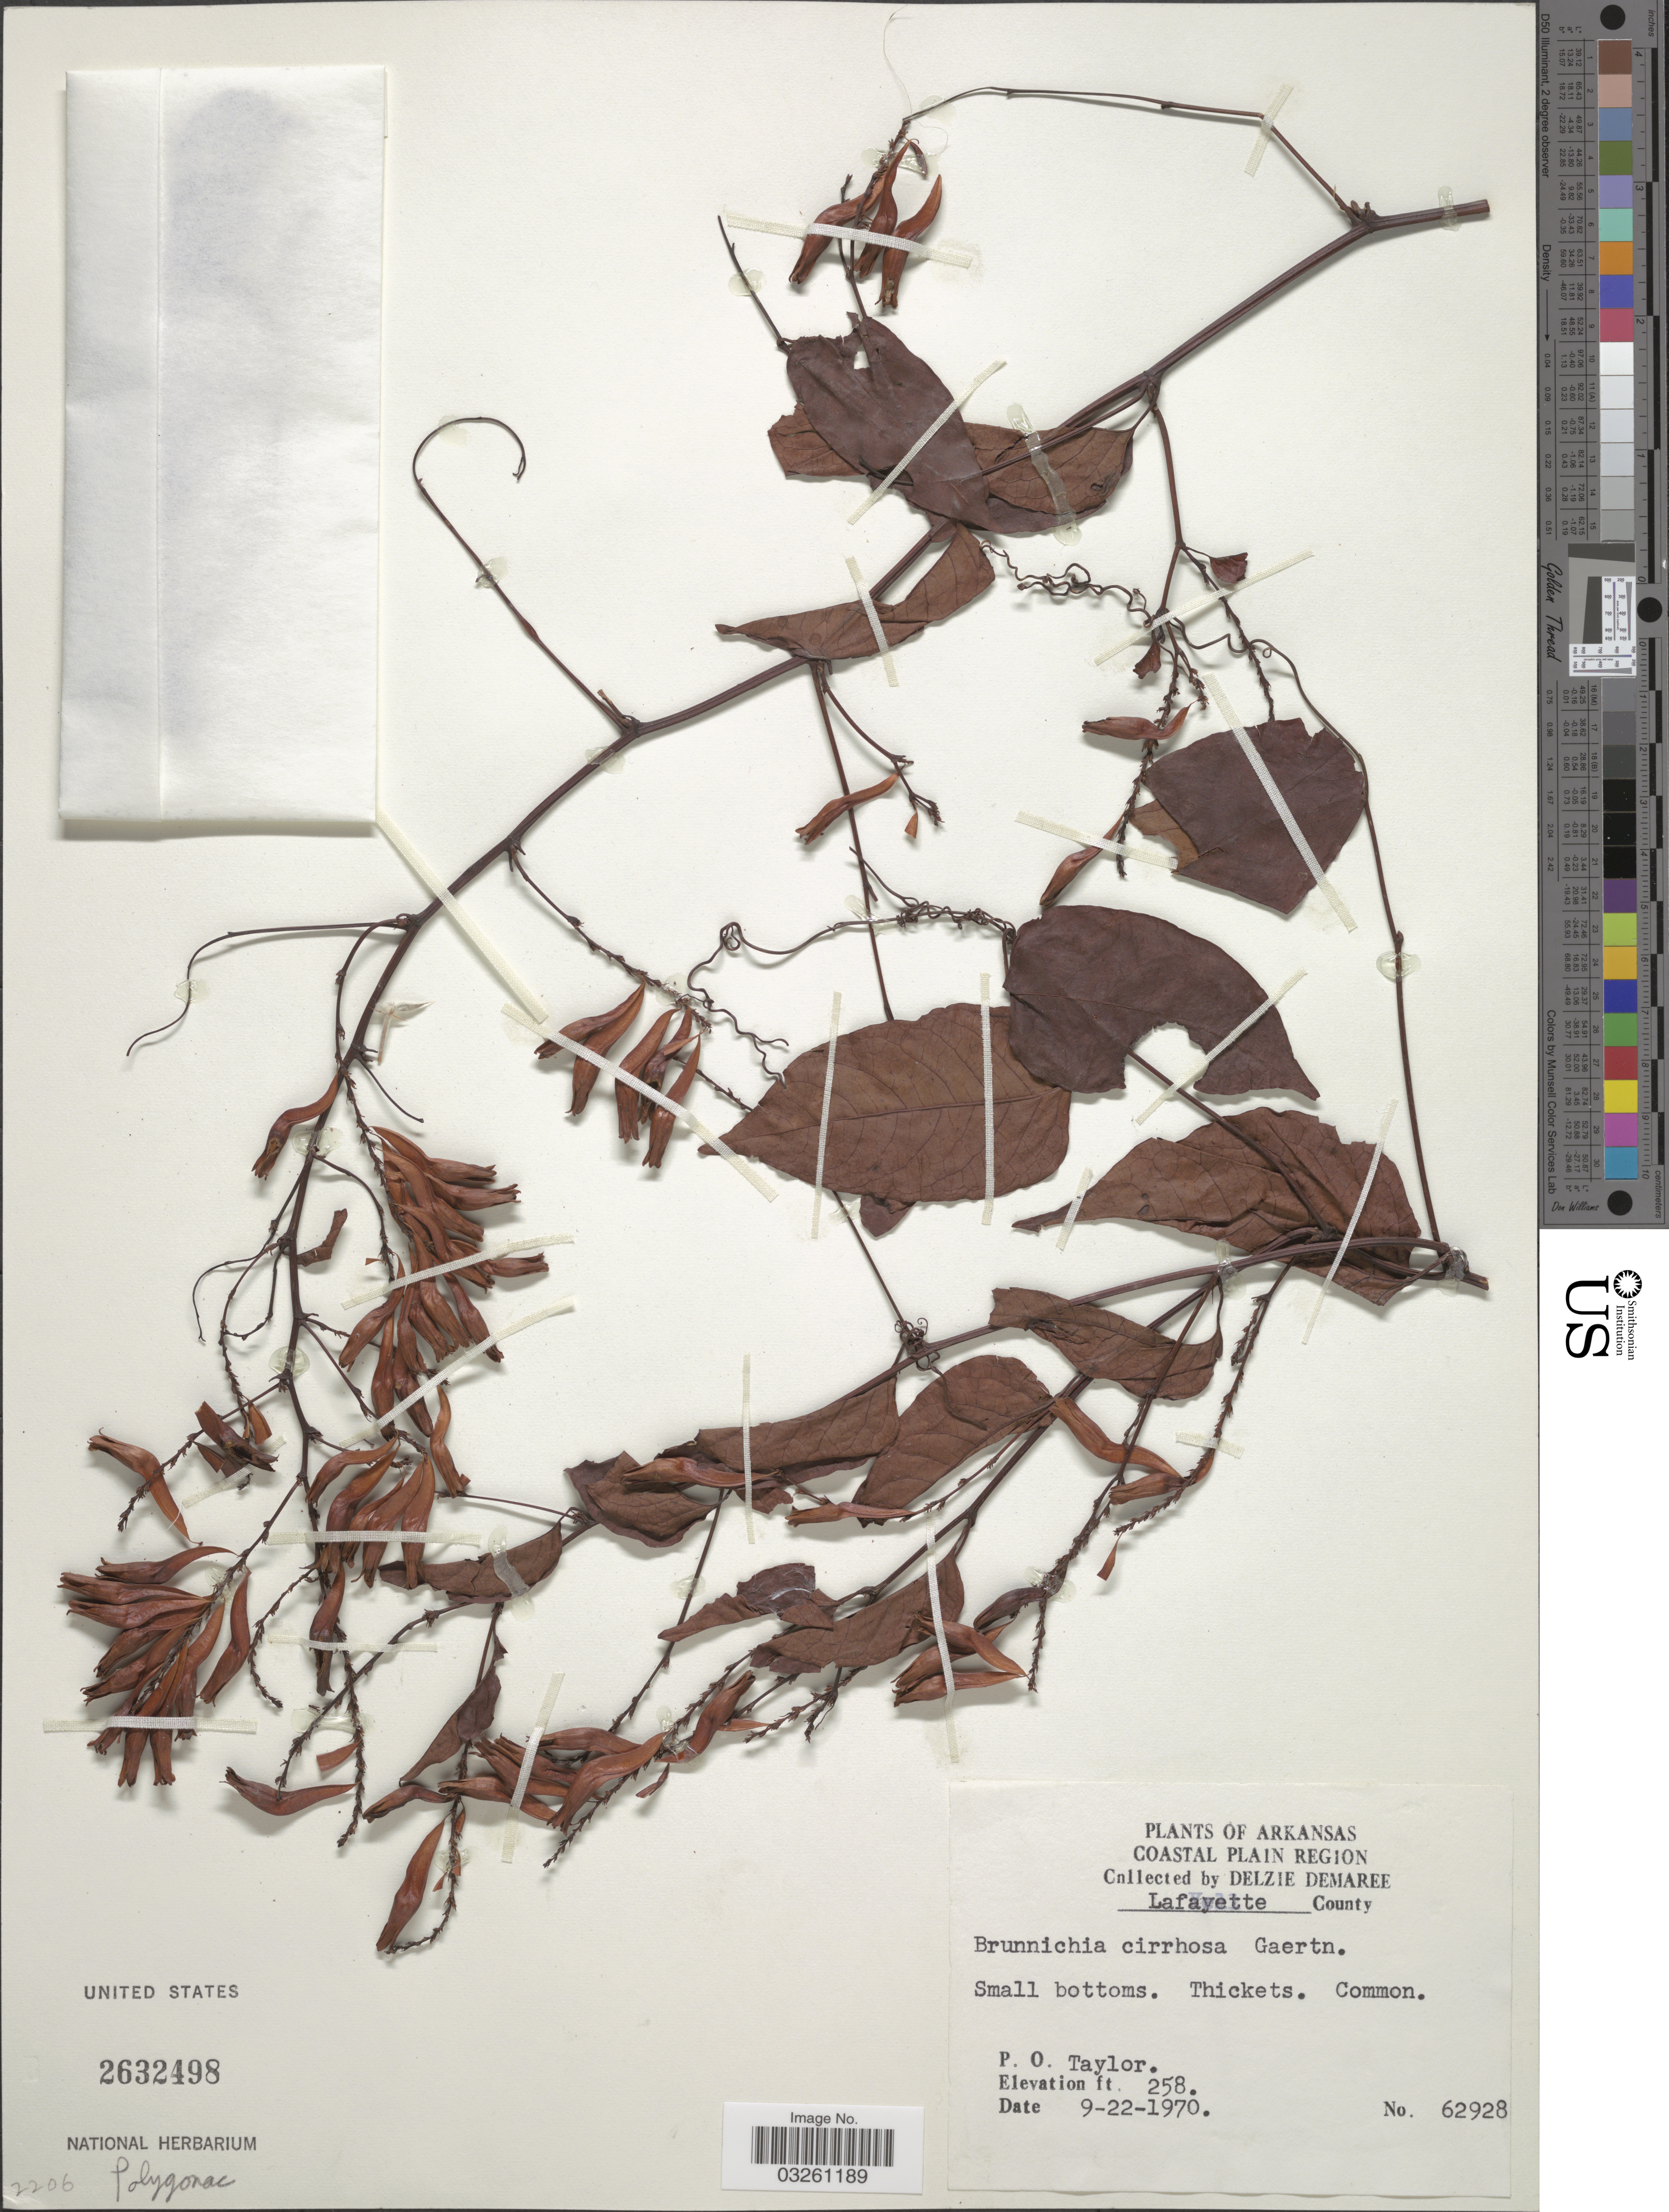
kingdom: Plantae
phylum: Tracheophyta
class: Magnoliopsida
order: Caryophyllales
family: Polygonaceae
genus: Brunnichia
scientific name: Brunnichia cirrhosa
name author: Gaertn.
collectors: D. Demaree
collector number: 62928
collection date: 1970-09-22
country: United States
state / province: Arkansas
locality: Coastal Plain Region. Lafayette County. P. O. Taylor.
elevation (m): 79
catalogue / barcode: US 2632498